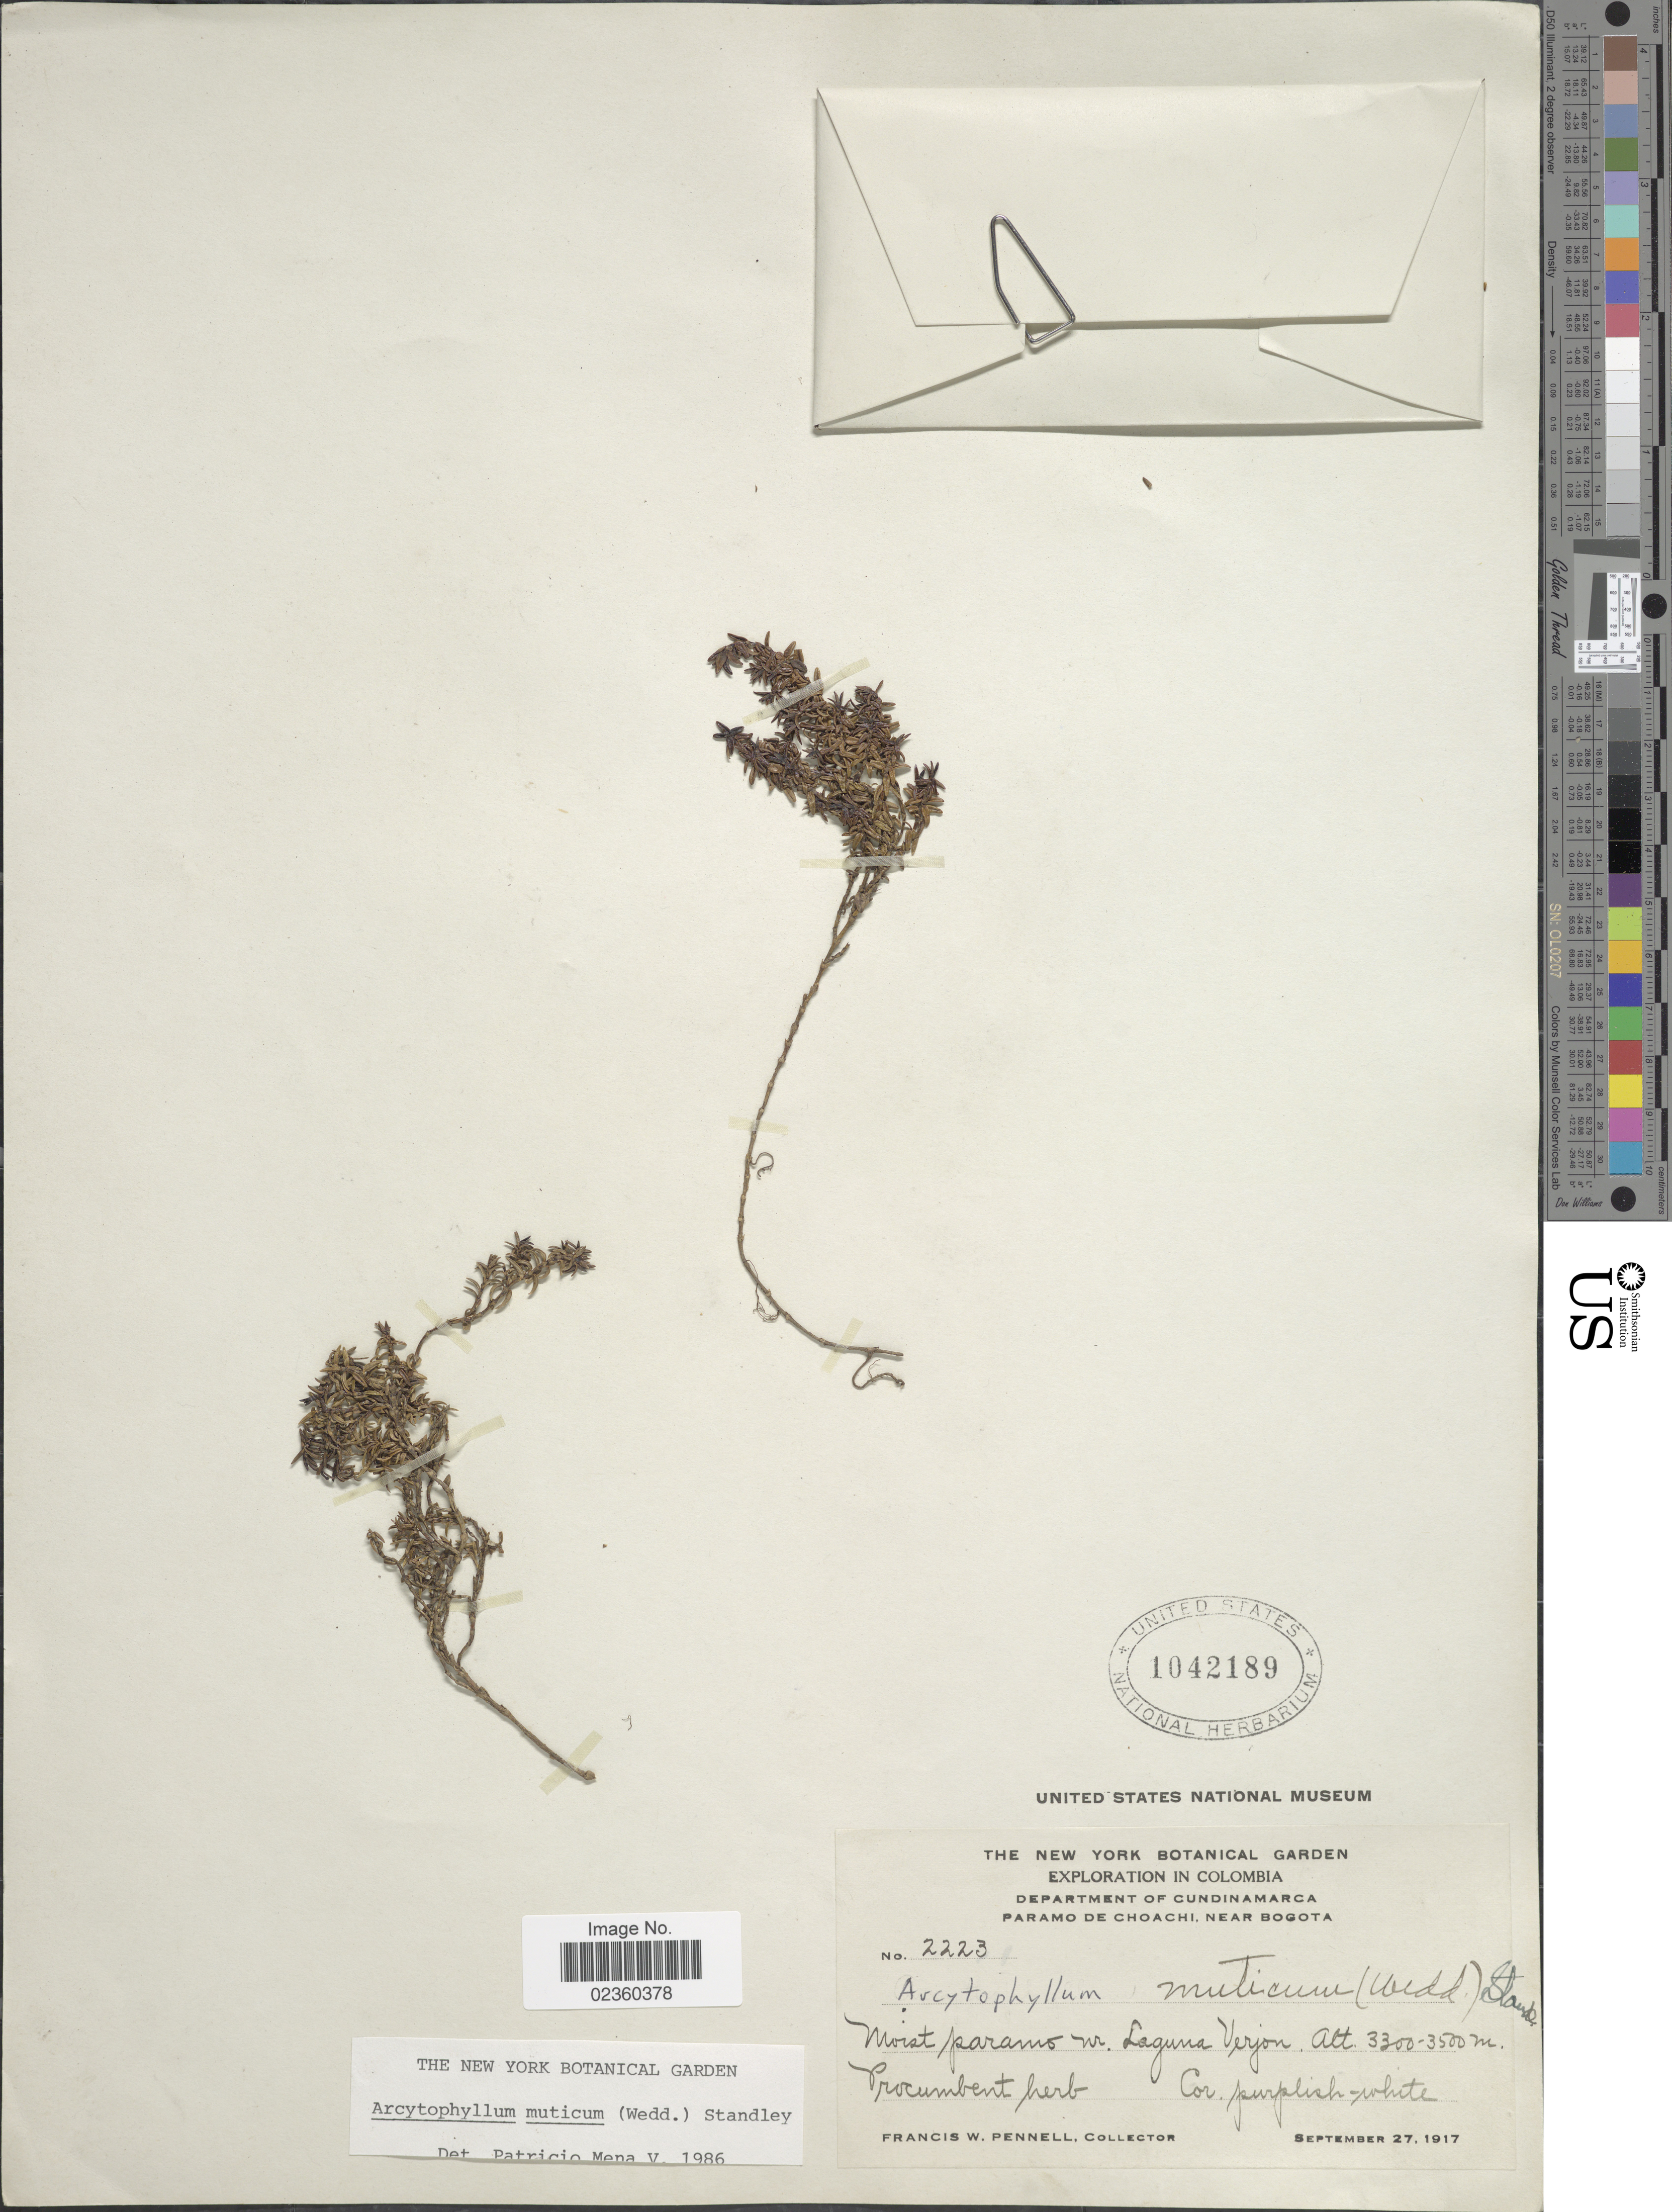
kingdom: Plantae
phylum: Tracheophyta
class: Magnoliopsida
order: Gentianales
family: Rubiaceae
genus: Arcytophyllum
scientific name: Arcytophyllum muticum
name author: (Wedd.) Standl.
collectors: F. W. Pennell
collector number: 2223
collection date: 1917-09-27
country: Colombia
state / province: Cundinamarca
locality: Department of Cundinamarca, paramo de Choachi, near Bogota, Moist paramo nr. Laguna Verjon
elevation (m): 3300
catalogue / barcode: US 1042189